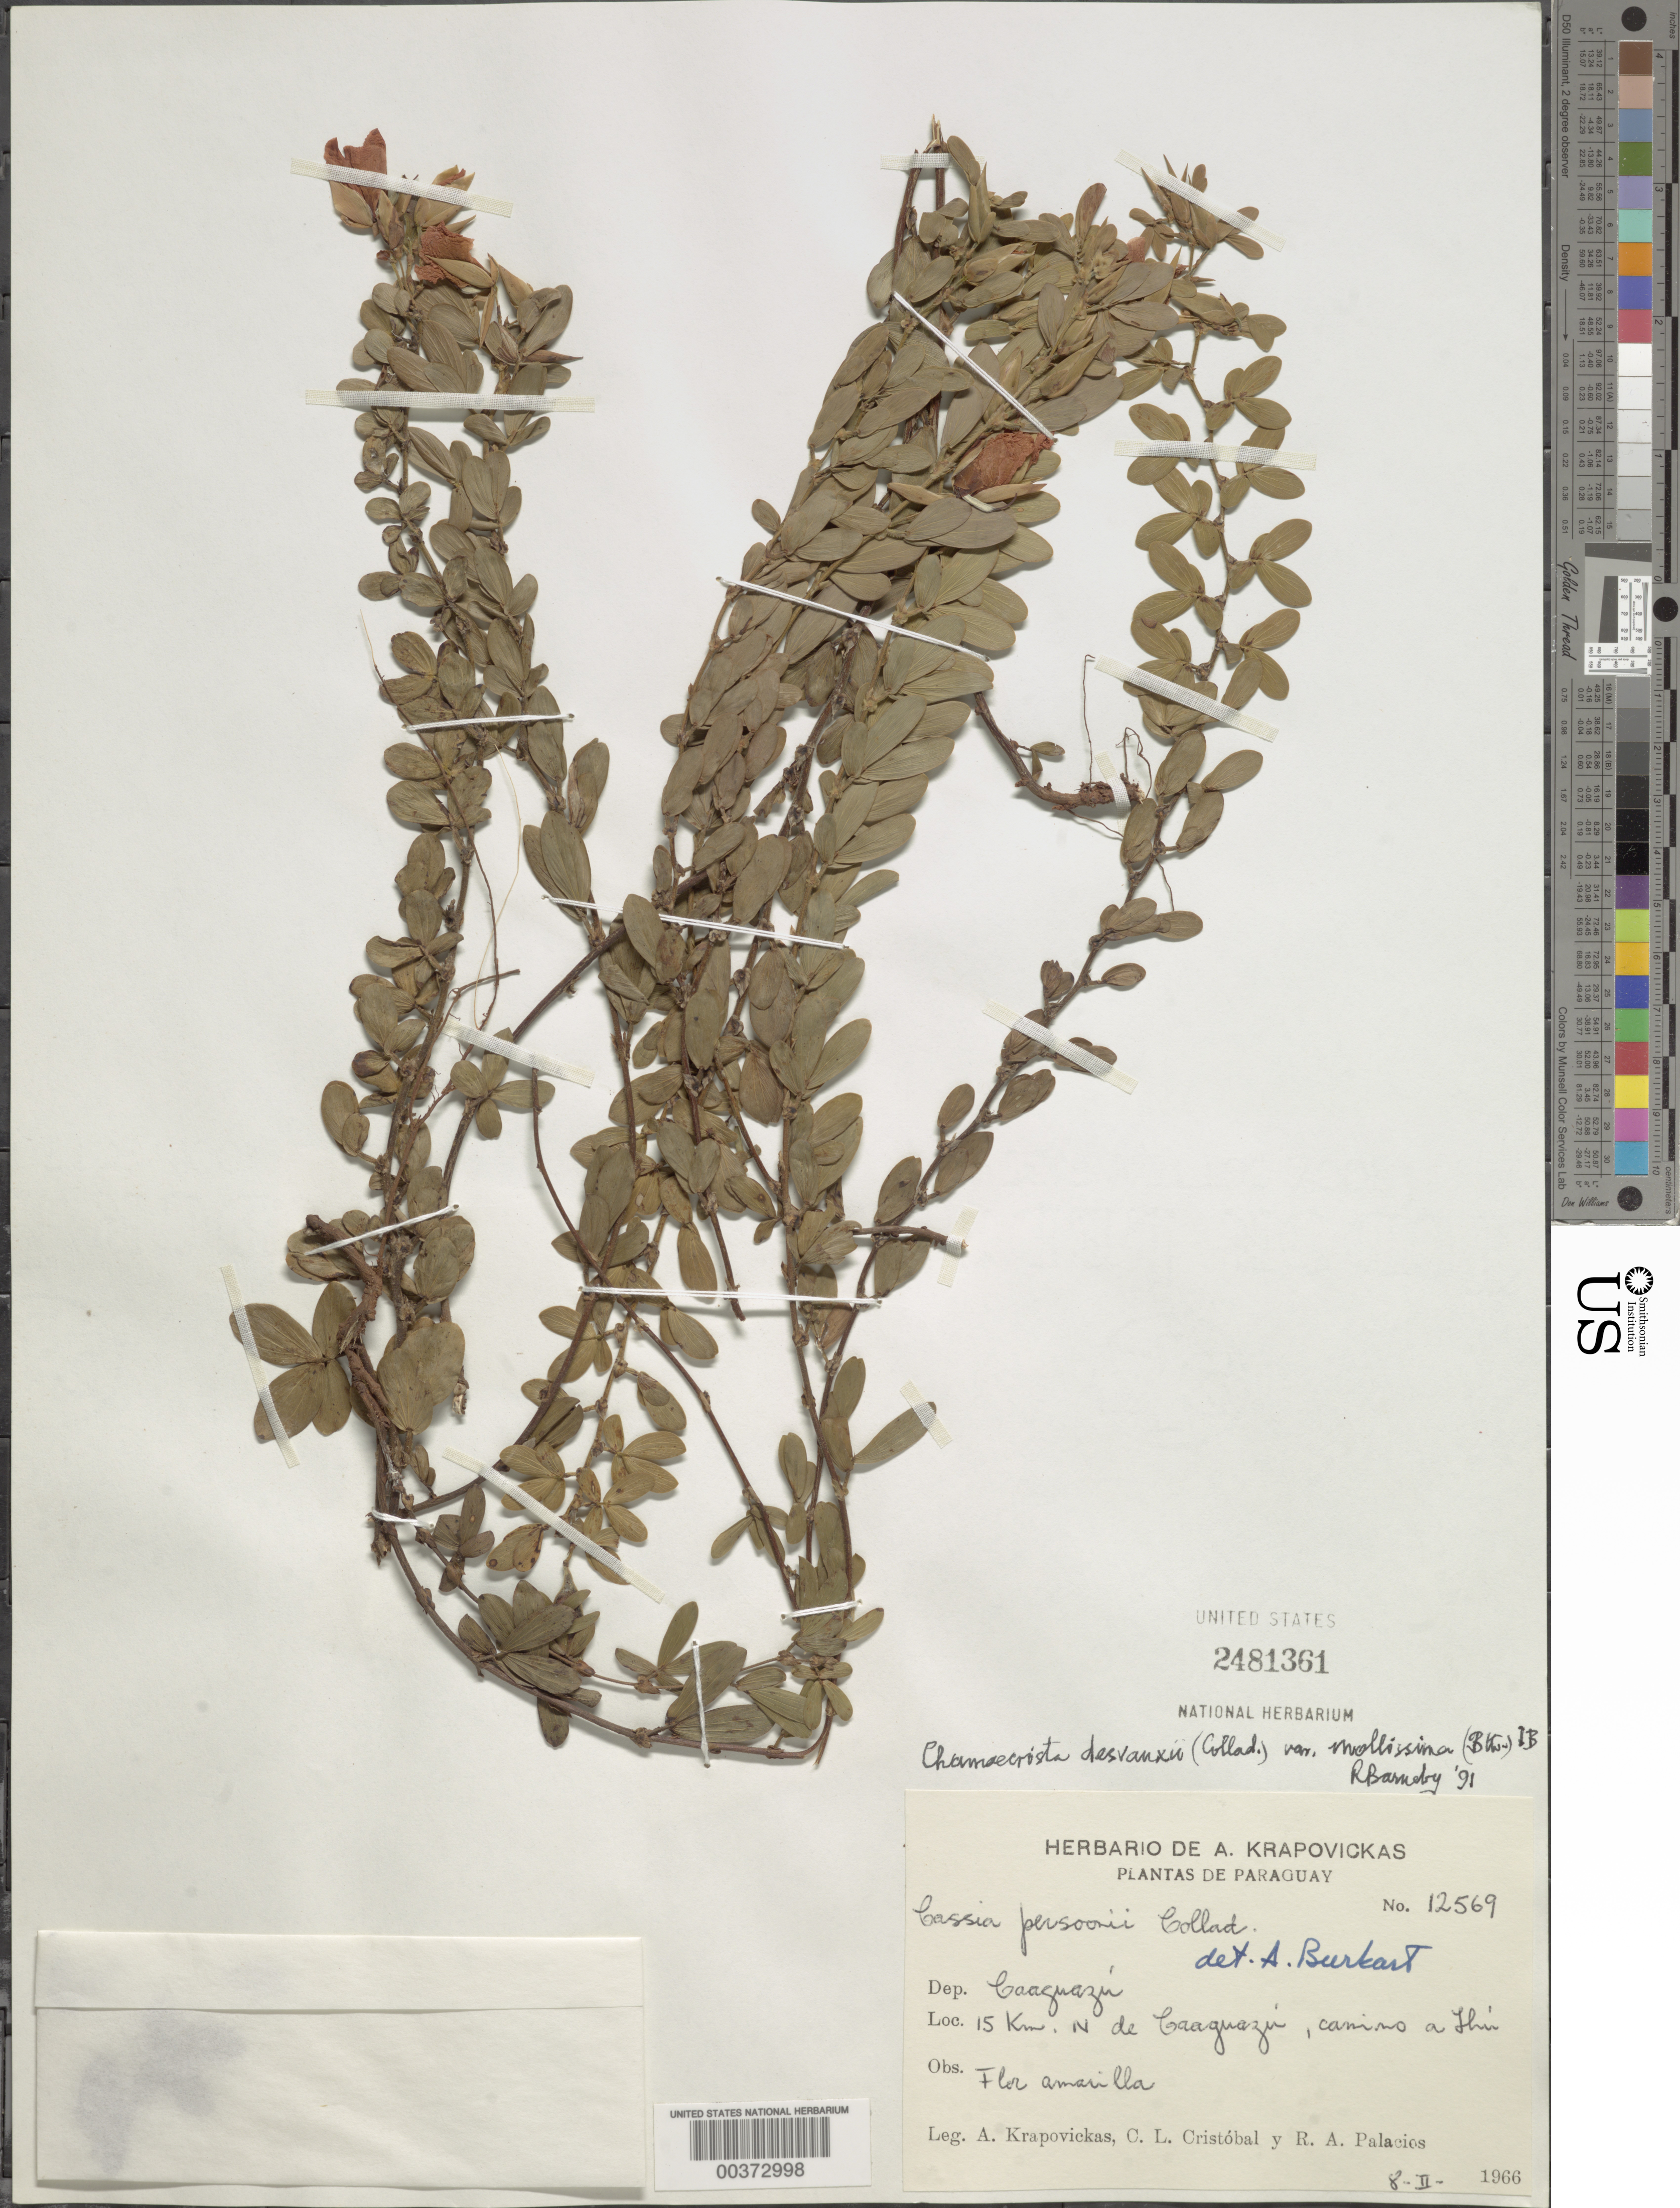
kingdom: Plantae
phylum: Tracheophyta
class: Magnoliopsida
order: Fabales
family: Fabaceae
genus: Chamaecrista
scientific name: Chamaecrista desvauxii var. mollissima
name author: (Benth.) H.S. Irwin & Barneby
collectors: A. Krapovickas, C. L. Cristóbal & R. Palacios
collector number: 12569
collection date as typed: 08 Feb 1966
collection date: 1966-02-08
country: Paraguay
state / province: Caaguazú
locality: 15 km n of caaguazu, camino a thu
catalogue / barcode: US 2481361